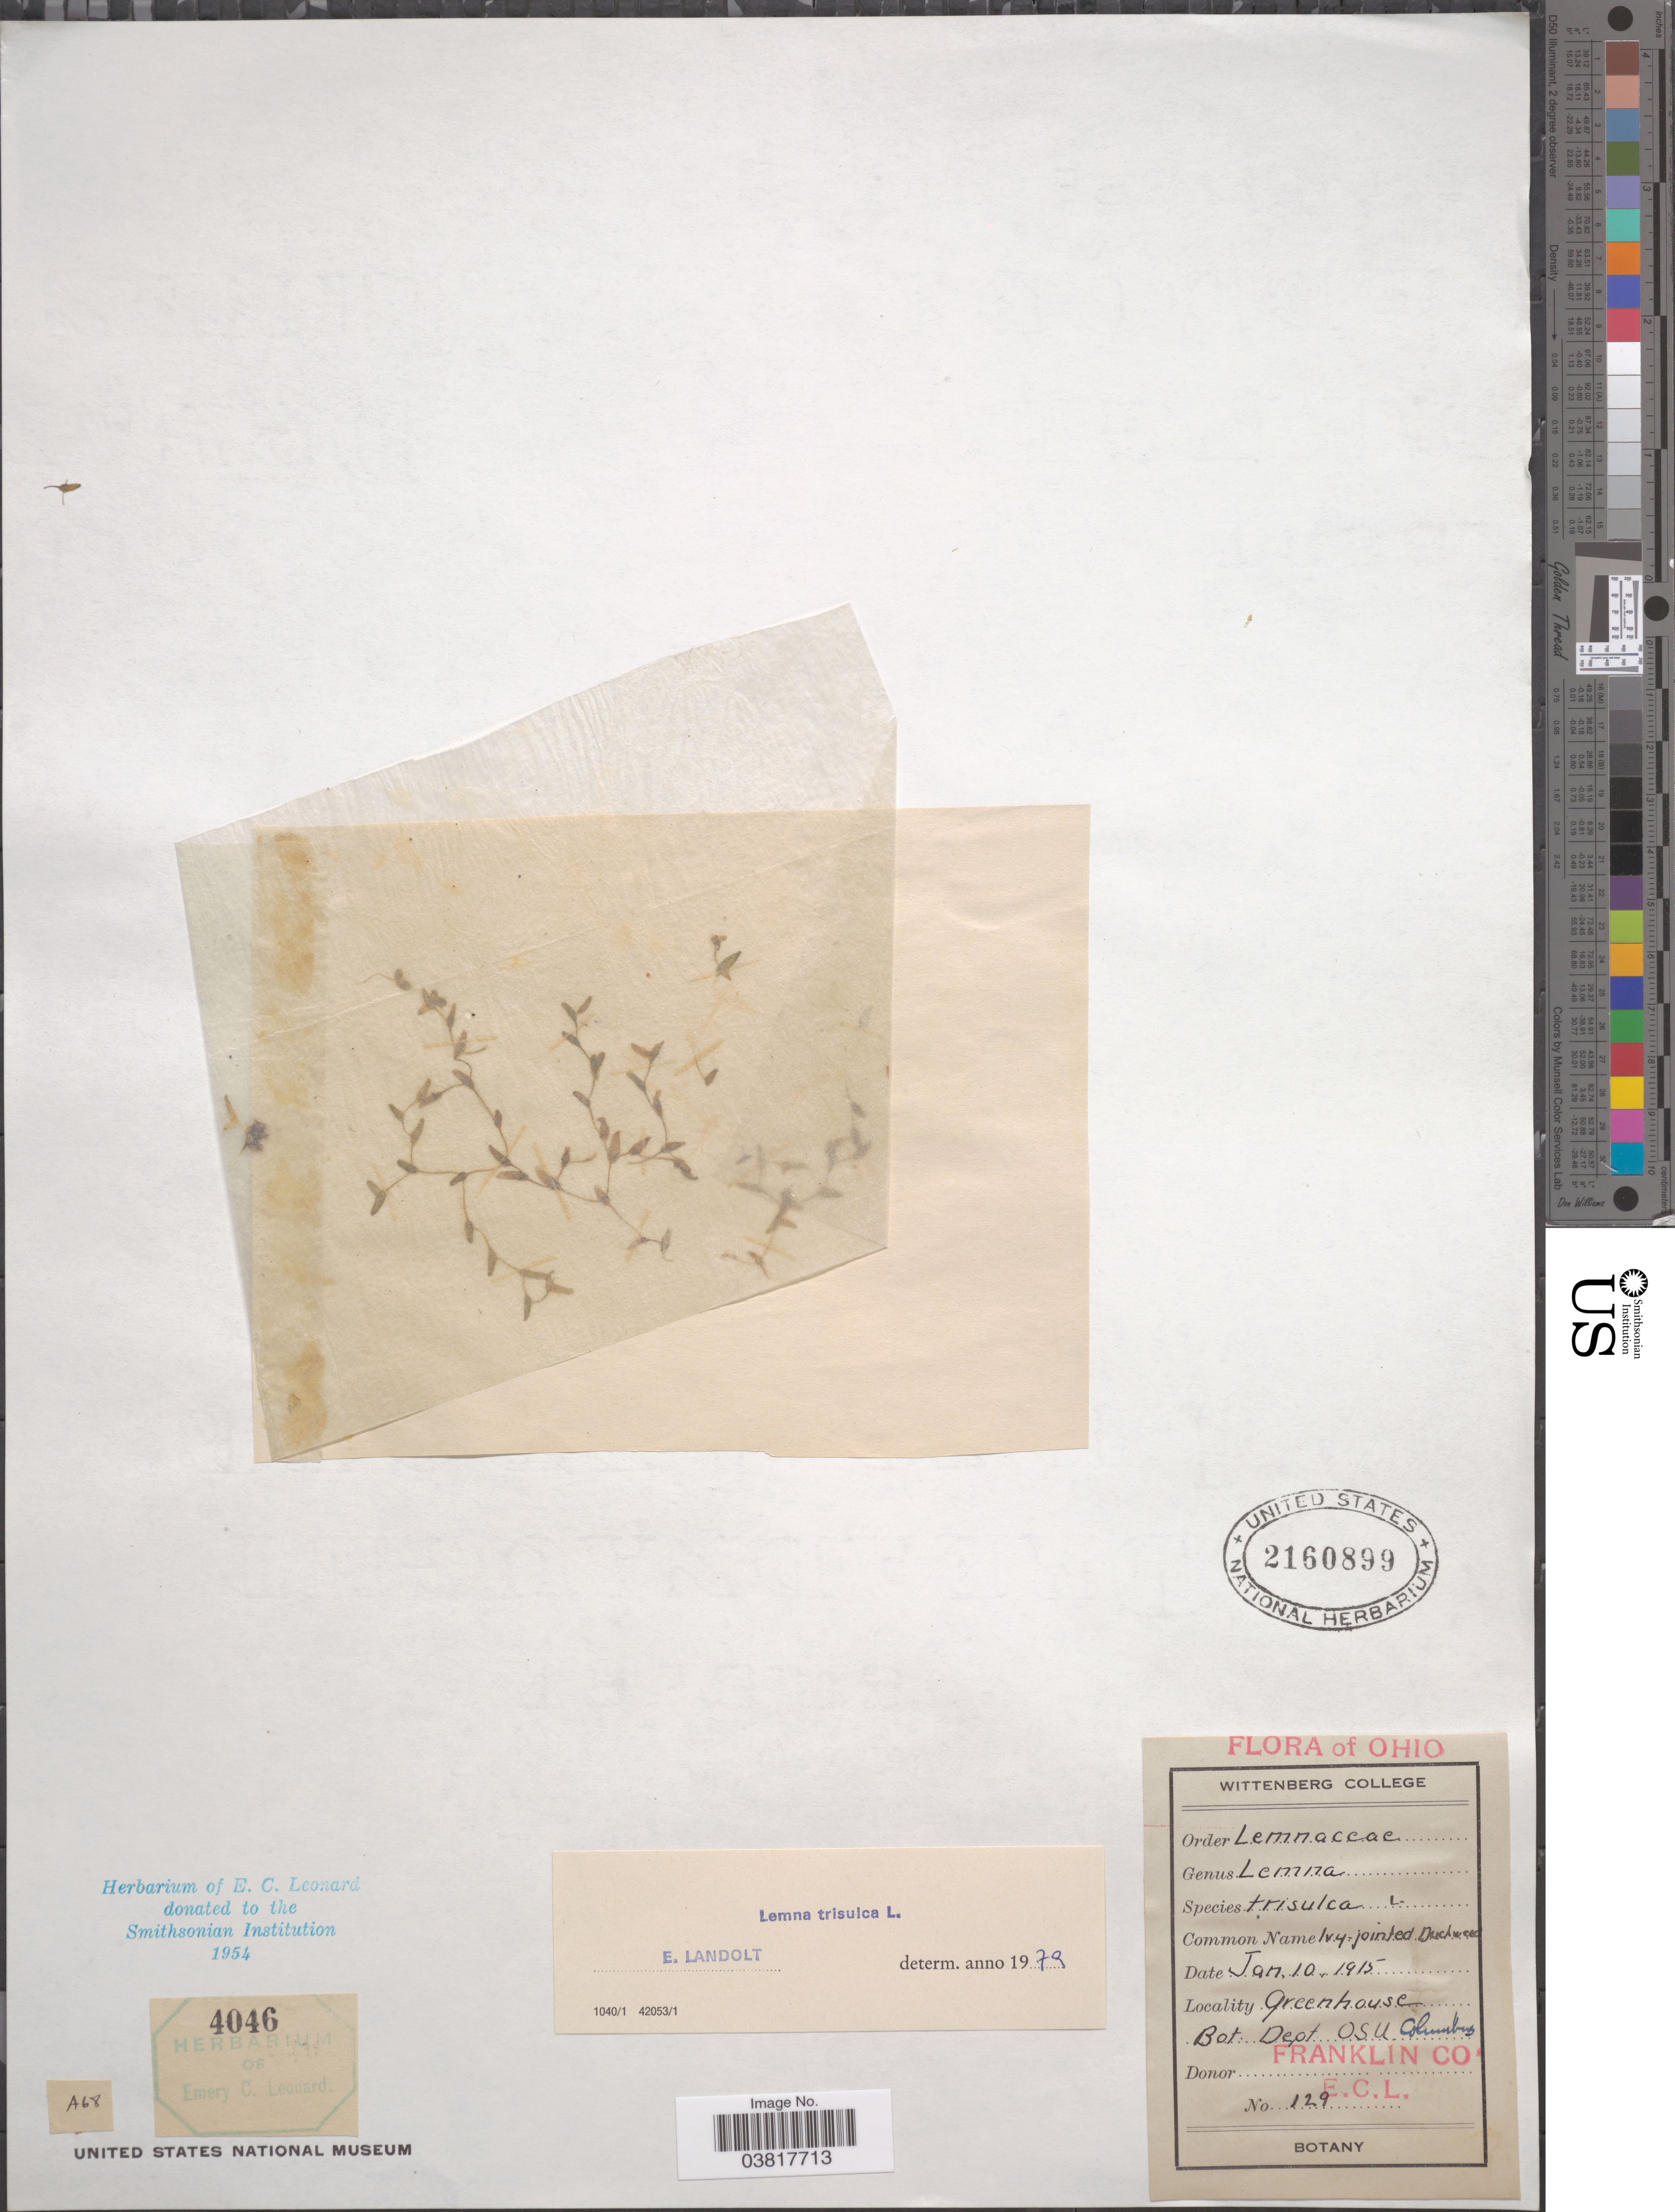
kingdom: Plantae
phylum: Tracheophyta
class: Liliopsida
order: Alismatales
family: Araceae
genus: Lemna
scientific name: Lemna trisulca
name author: L.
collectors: E. C. Leonard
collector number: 129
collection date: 1915-06-10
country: United States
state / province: Ohio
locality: Greenhouse. Bot. Dept. OSU Columbus. Franklin Co.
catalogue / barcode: US 2160899